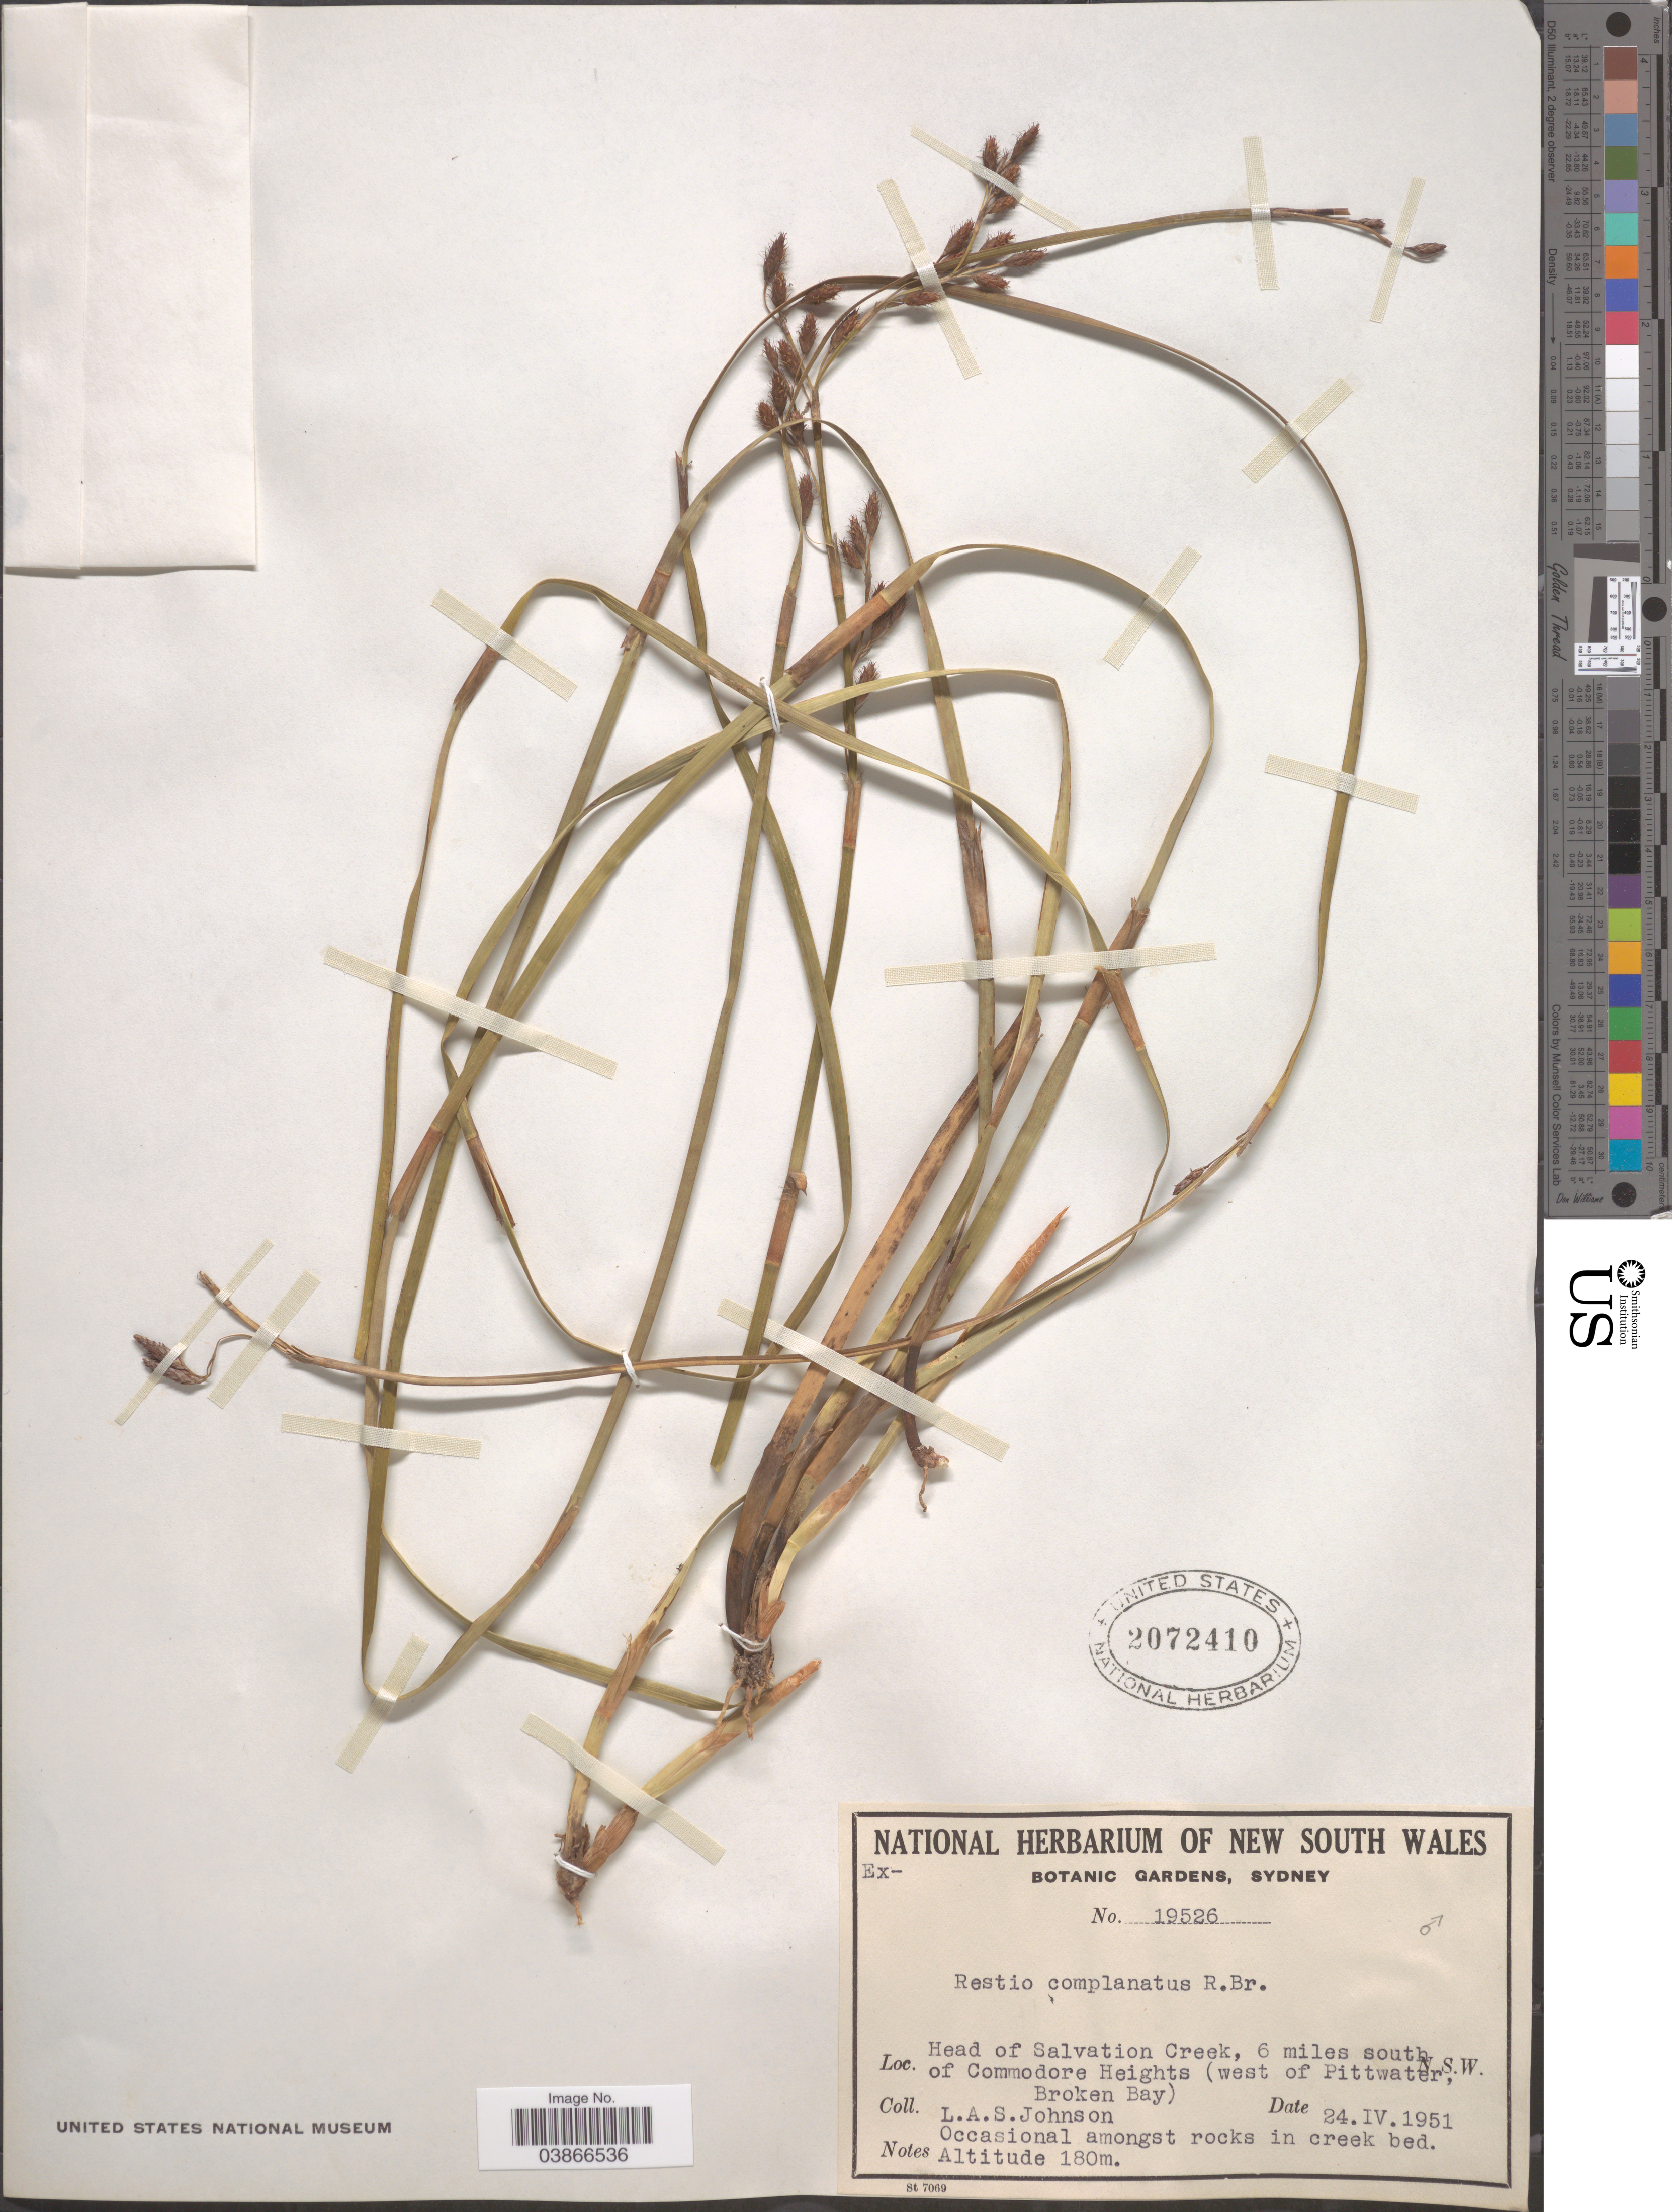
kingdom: Plantae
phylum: Tracheophyta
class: Liliopsida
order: Poales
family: Restionaceae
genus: Eurychorda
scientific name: Eurychorda complanata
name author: (R. Br.) B.G. Briggs & L.A.S. Johnson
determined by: Strong, Mark T., (BOT), Smithsonian Institution - National Museum of Natural History (UNITED STATES)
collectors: L. A. S. Johnson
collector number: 19526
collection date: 1951-04-24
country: Australia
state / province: New South Wales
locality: Head of Salvation Creek, 6 miles south of Commodore Heights (west of Pittwater Broken Bay).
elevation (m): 180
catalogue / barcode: US 2072410